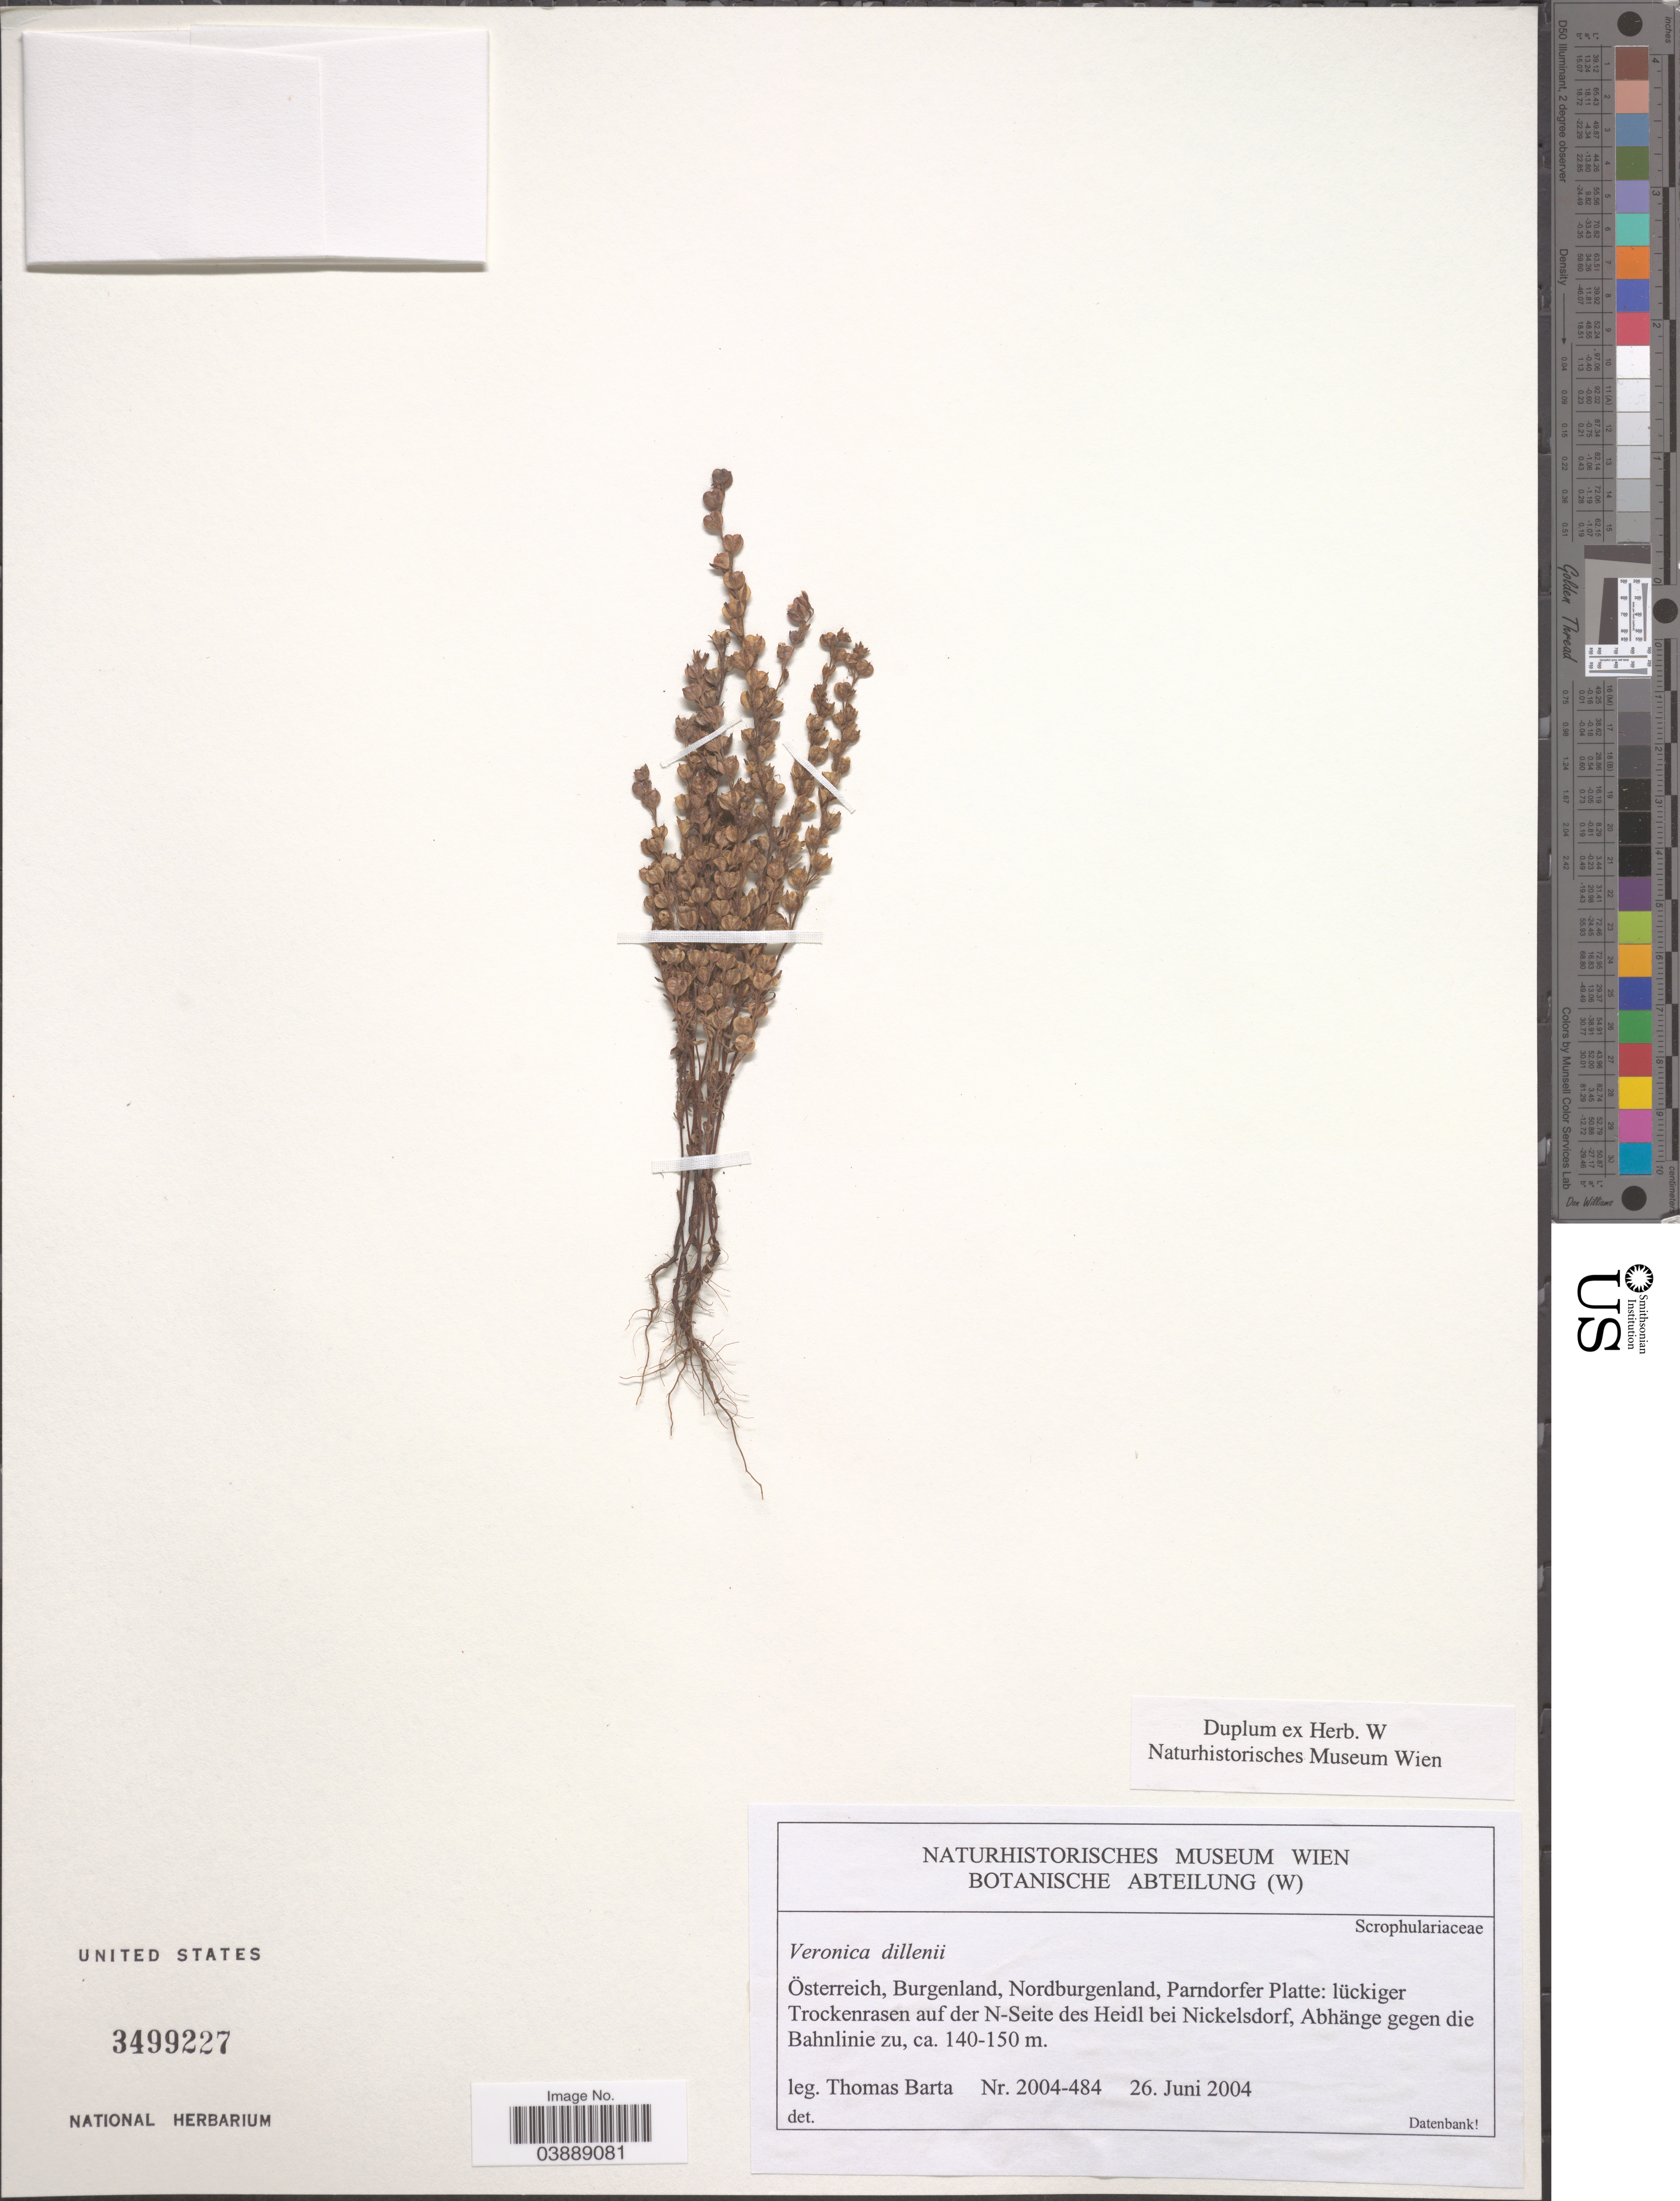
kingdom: Plantae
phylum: Tracheophyta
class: Magnoliopsida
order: Lamiales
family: Plantaginaceae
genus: Veronica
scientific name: Veronica dillenii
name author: Crantz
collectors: T. Barta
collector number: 2004-484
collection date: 2004-06-26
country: Austria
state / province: Burgenland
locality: Österreich, Nordburgenland, Parndorfer Platte: lückiger Trockenrasen auf der N-Seite des Heidl bei Nickelsdorf, Abhänge gegen die Bahnlinie zu.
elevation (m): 140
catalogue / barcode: US 3499227